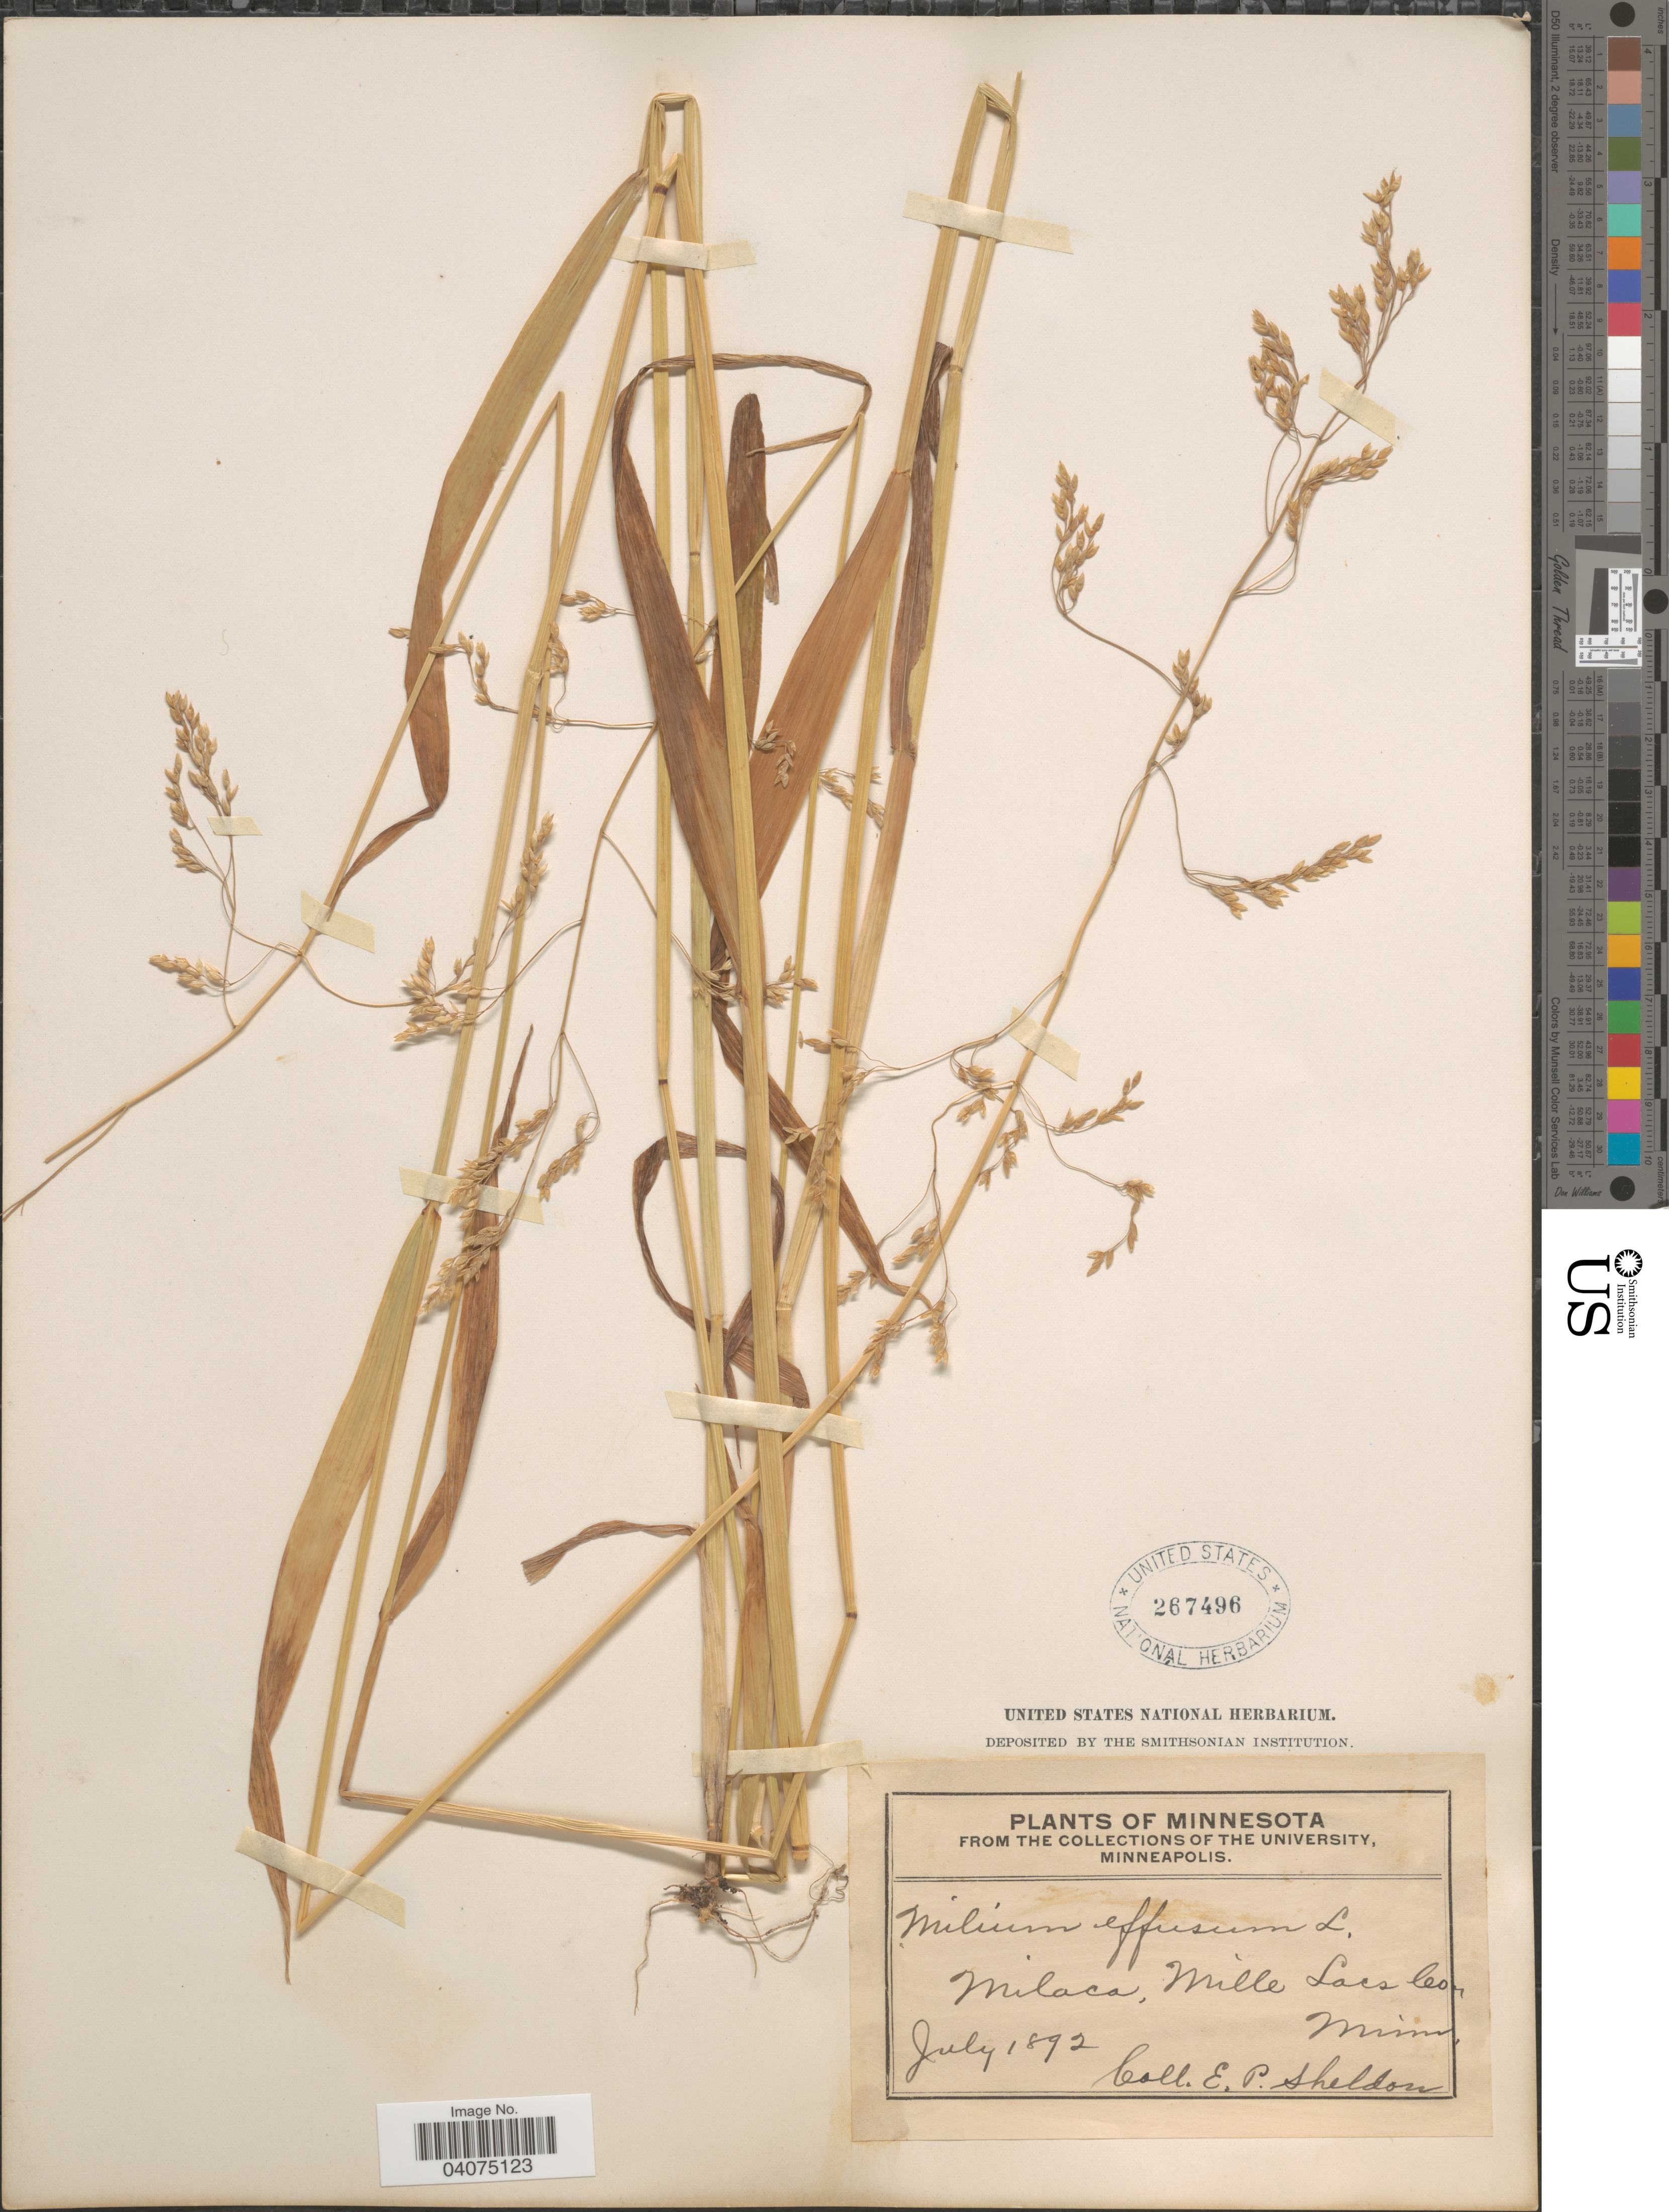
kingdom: Plantae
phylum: Tracheophyta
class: Liliopsida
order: Poales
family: Poaceae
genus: Milium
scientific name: Milium effusum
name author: L.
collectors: E. P. Sheldon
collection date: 1892-07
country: United States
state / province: Minnesota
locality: Milaca, Mille Lacs Co.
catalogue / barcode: US 267496